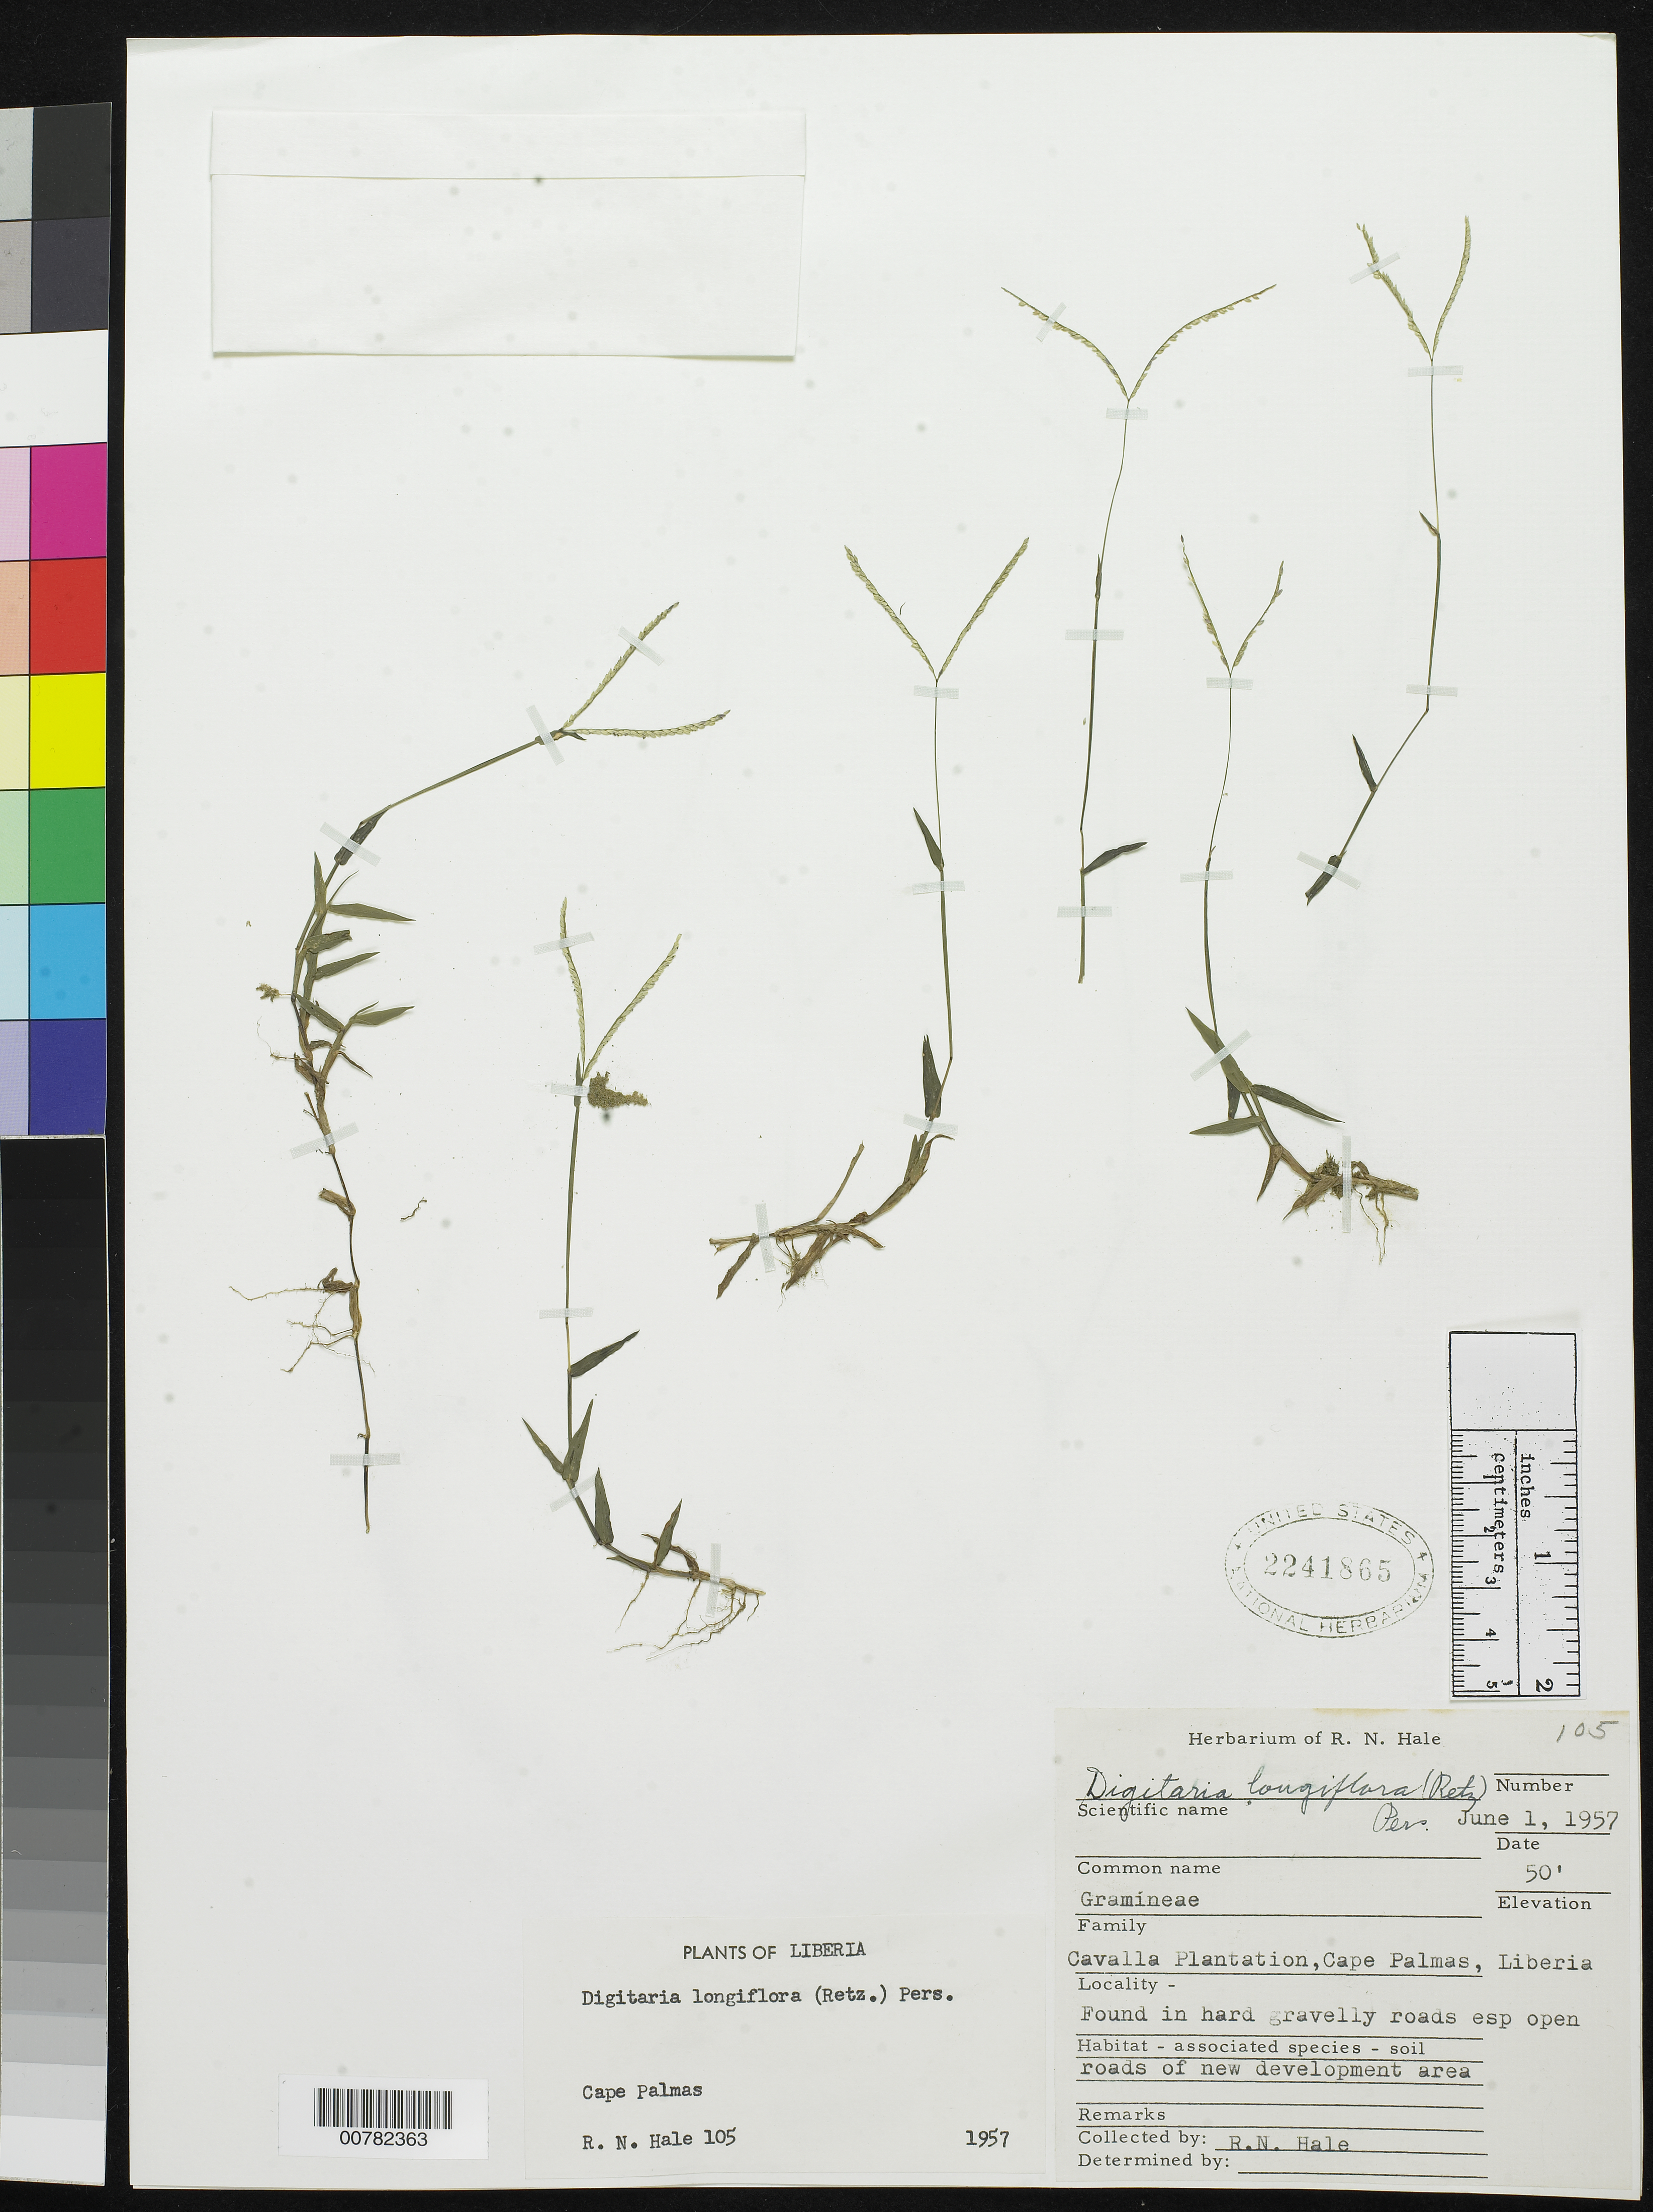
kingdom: Plantae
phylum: Tracheophyta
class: Liliopsida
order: Poales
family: Poaceae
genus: Digitaria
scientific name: Digitaria longiflora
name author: (Retz.) Pers.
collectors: R. N. Hale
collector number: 105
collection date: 1957-06-01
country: Liberia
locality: Cavalla Plantation, Cape Palmas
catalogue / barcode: US 2241865